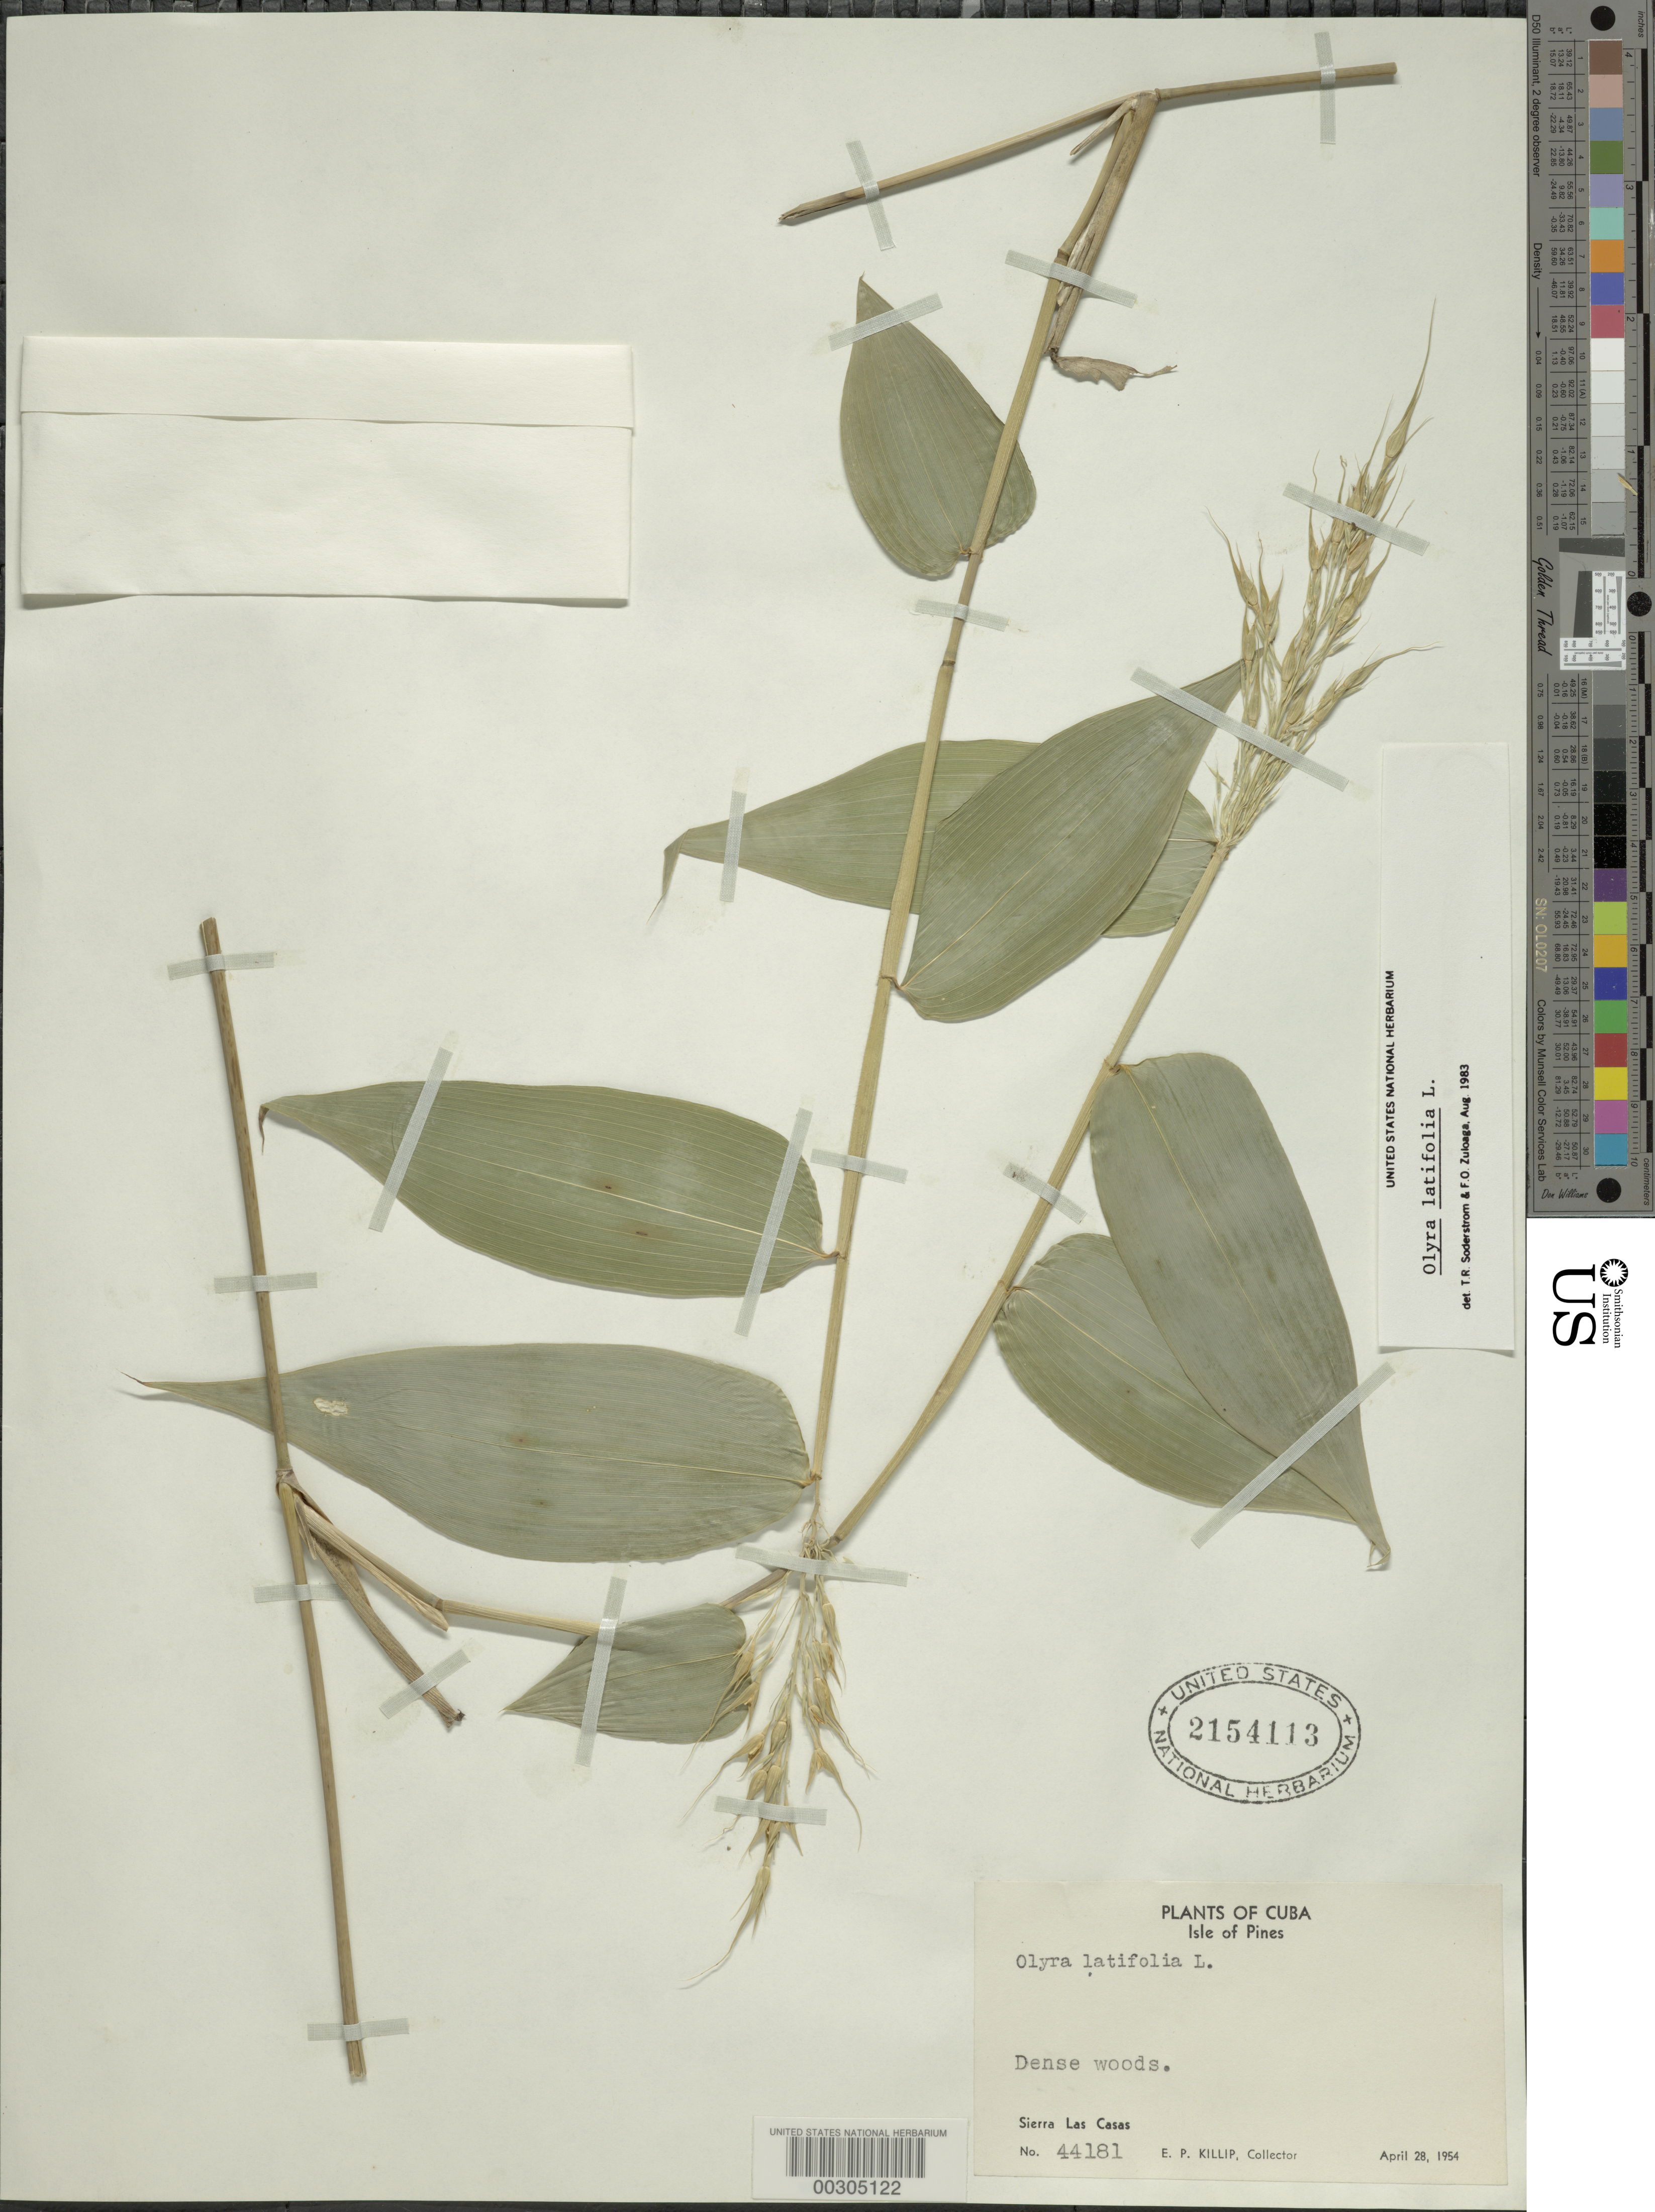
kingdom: Plantae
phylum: Tracheophyta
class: Liliopsida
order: Poales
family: Poaceae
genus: Olyra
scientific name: Olyra latifolia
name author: L.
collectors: E. P. Killip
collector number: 44181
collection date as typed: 28 Apr 1954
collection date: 1954-04-28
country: Cuba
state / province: Matanzas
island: Greater Antilles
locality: Sierra las casas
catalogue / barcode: US 2154113